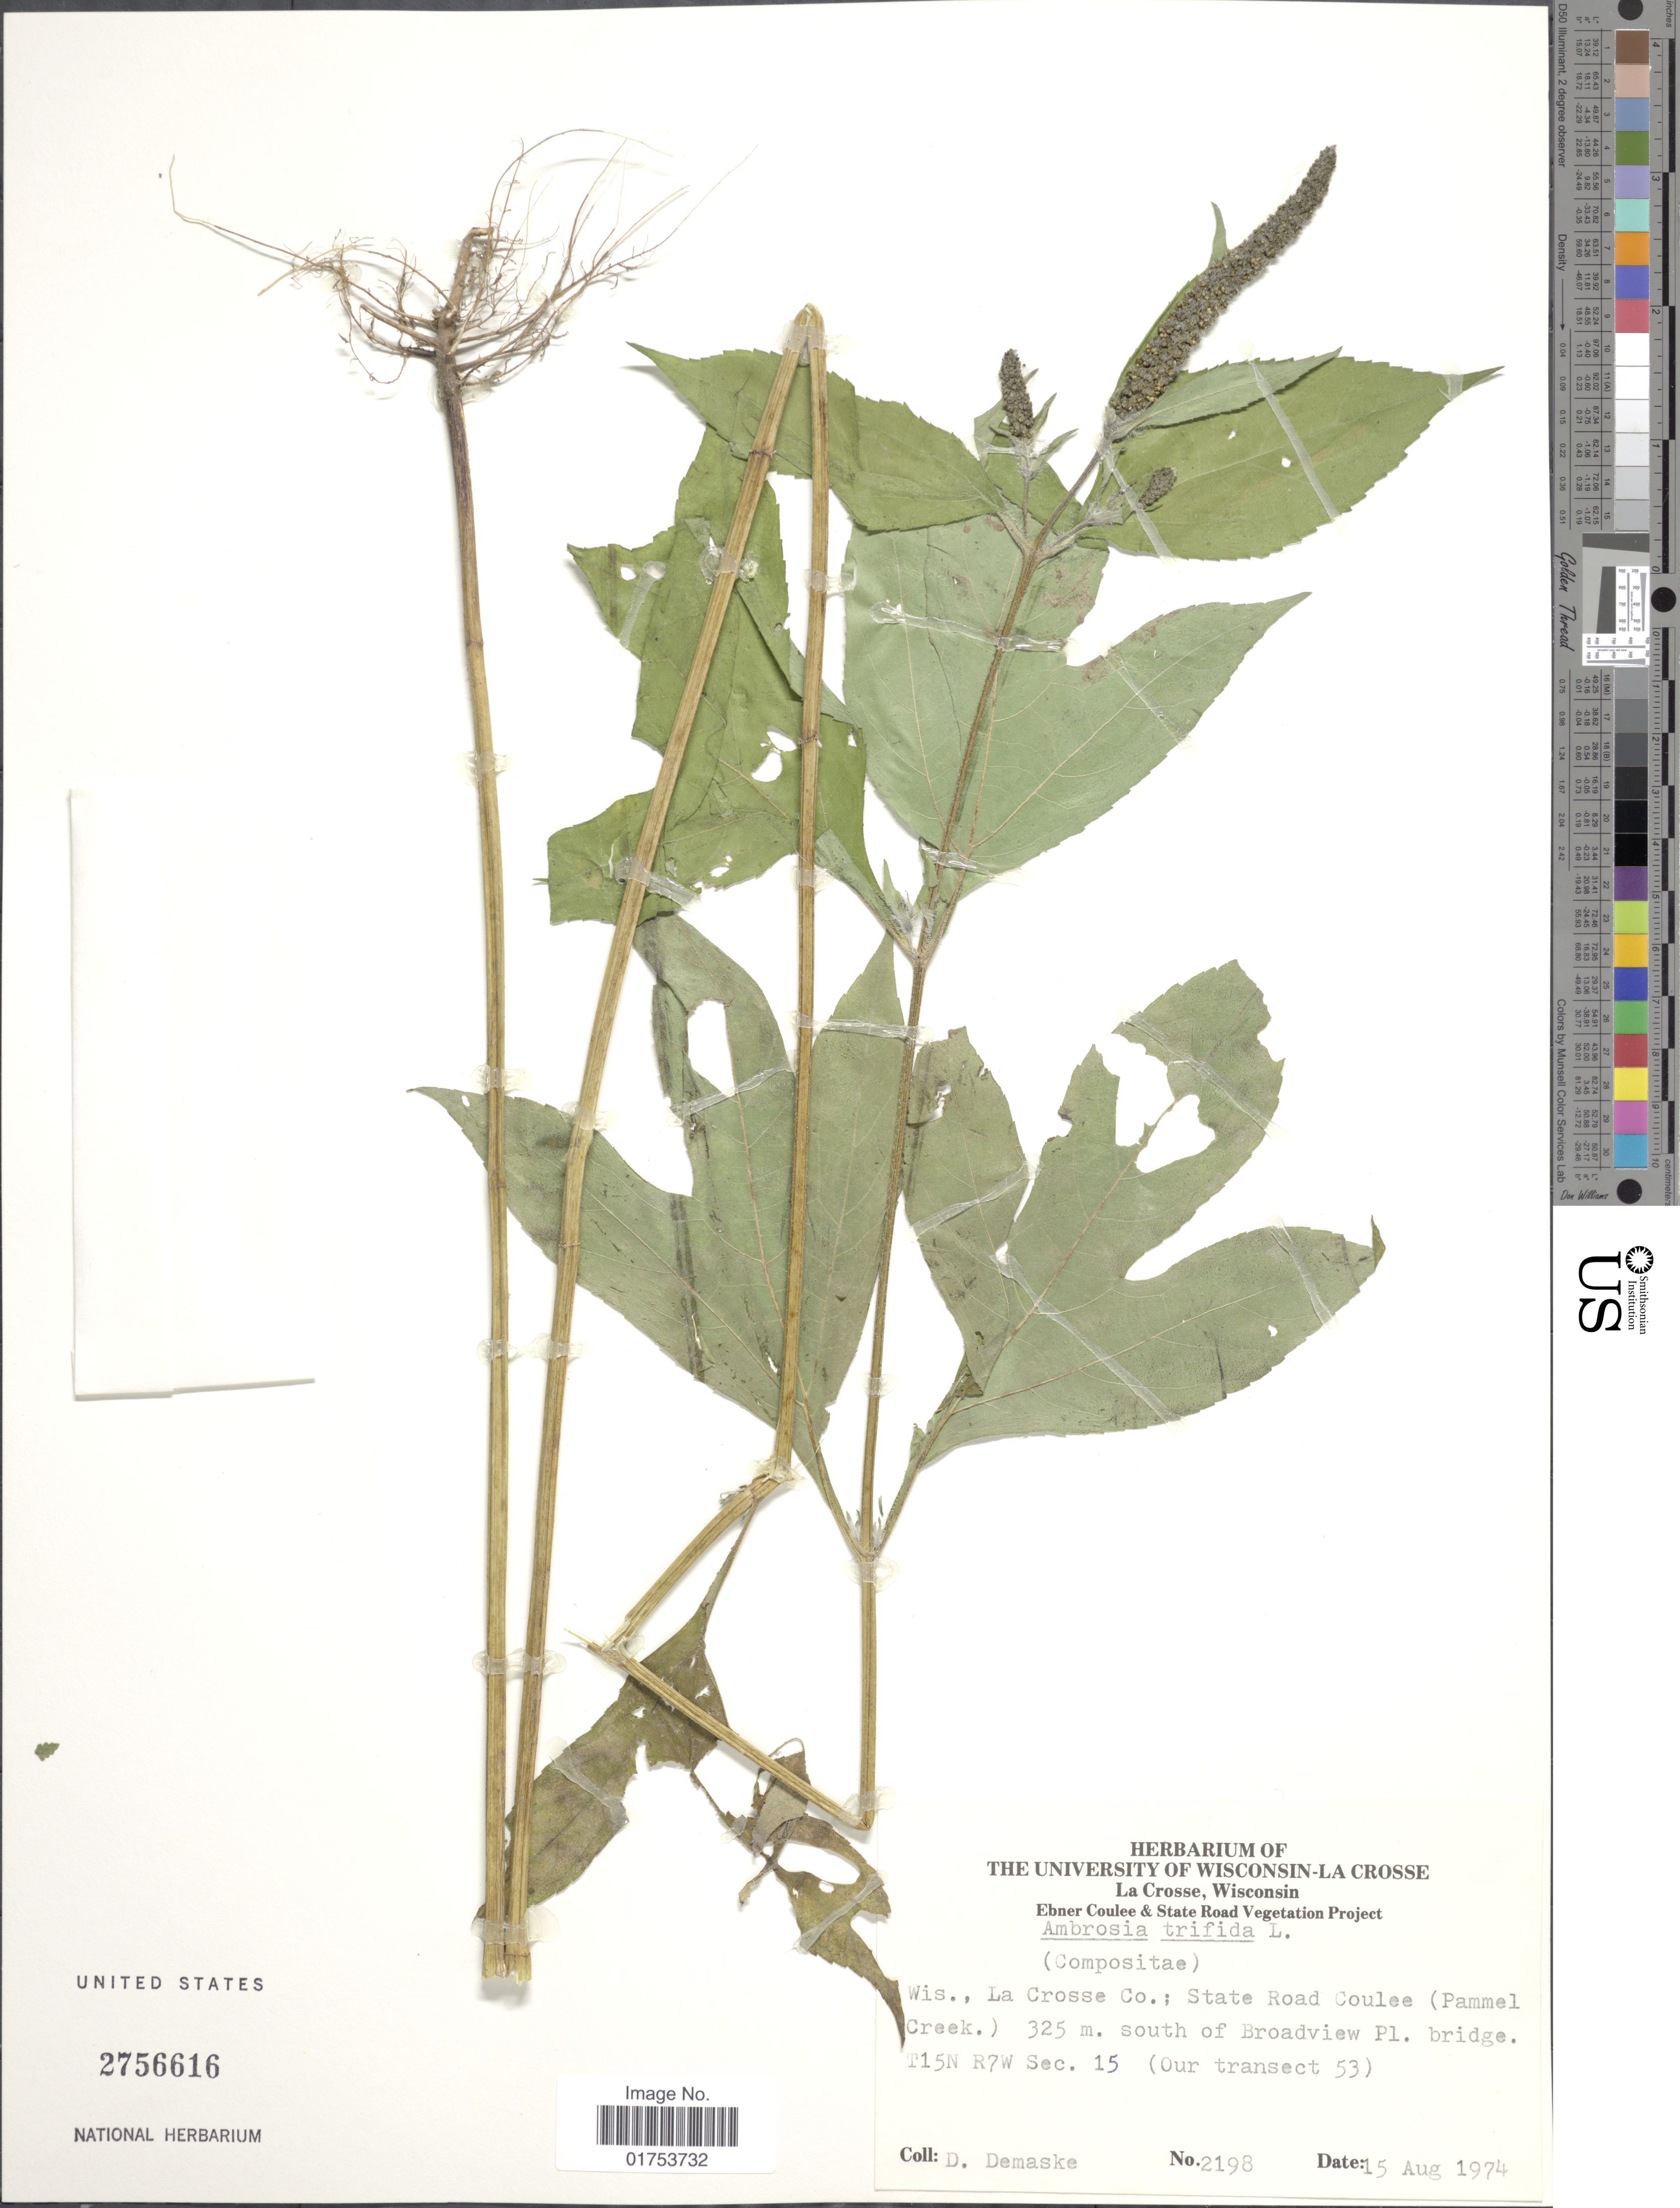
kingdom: Plantae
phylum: Tracheophyta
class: Magnoliopsida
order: Asterales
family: Asteraceae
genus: Ambrosia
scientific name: Ambrosia trifida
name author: L.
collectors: D. Demaske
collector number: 2198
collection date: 1974-08-15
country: United States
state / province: Wisconsin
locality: La Crosse Co.: State Road Coulee (Pammel Creek) 325 m. south of Broadview Pl. bridge. T15N R7W Sec. 15 (Our transect 53)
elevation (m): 325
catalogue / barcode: US 2756616